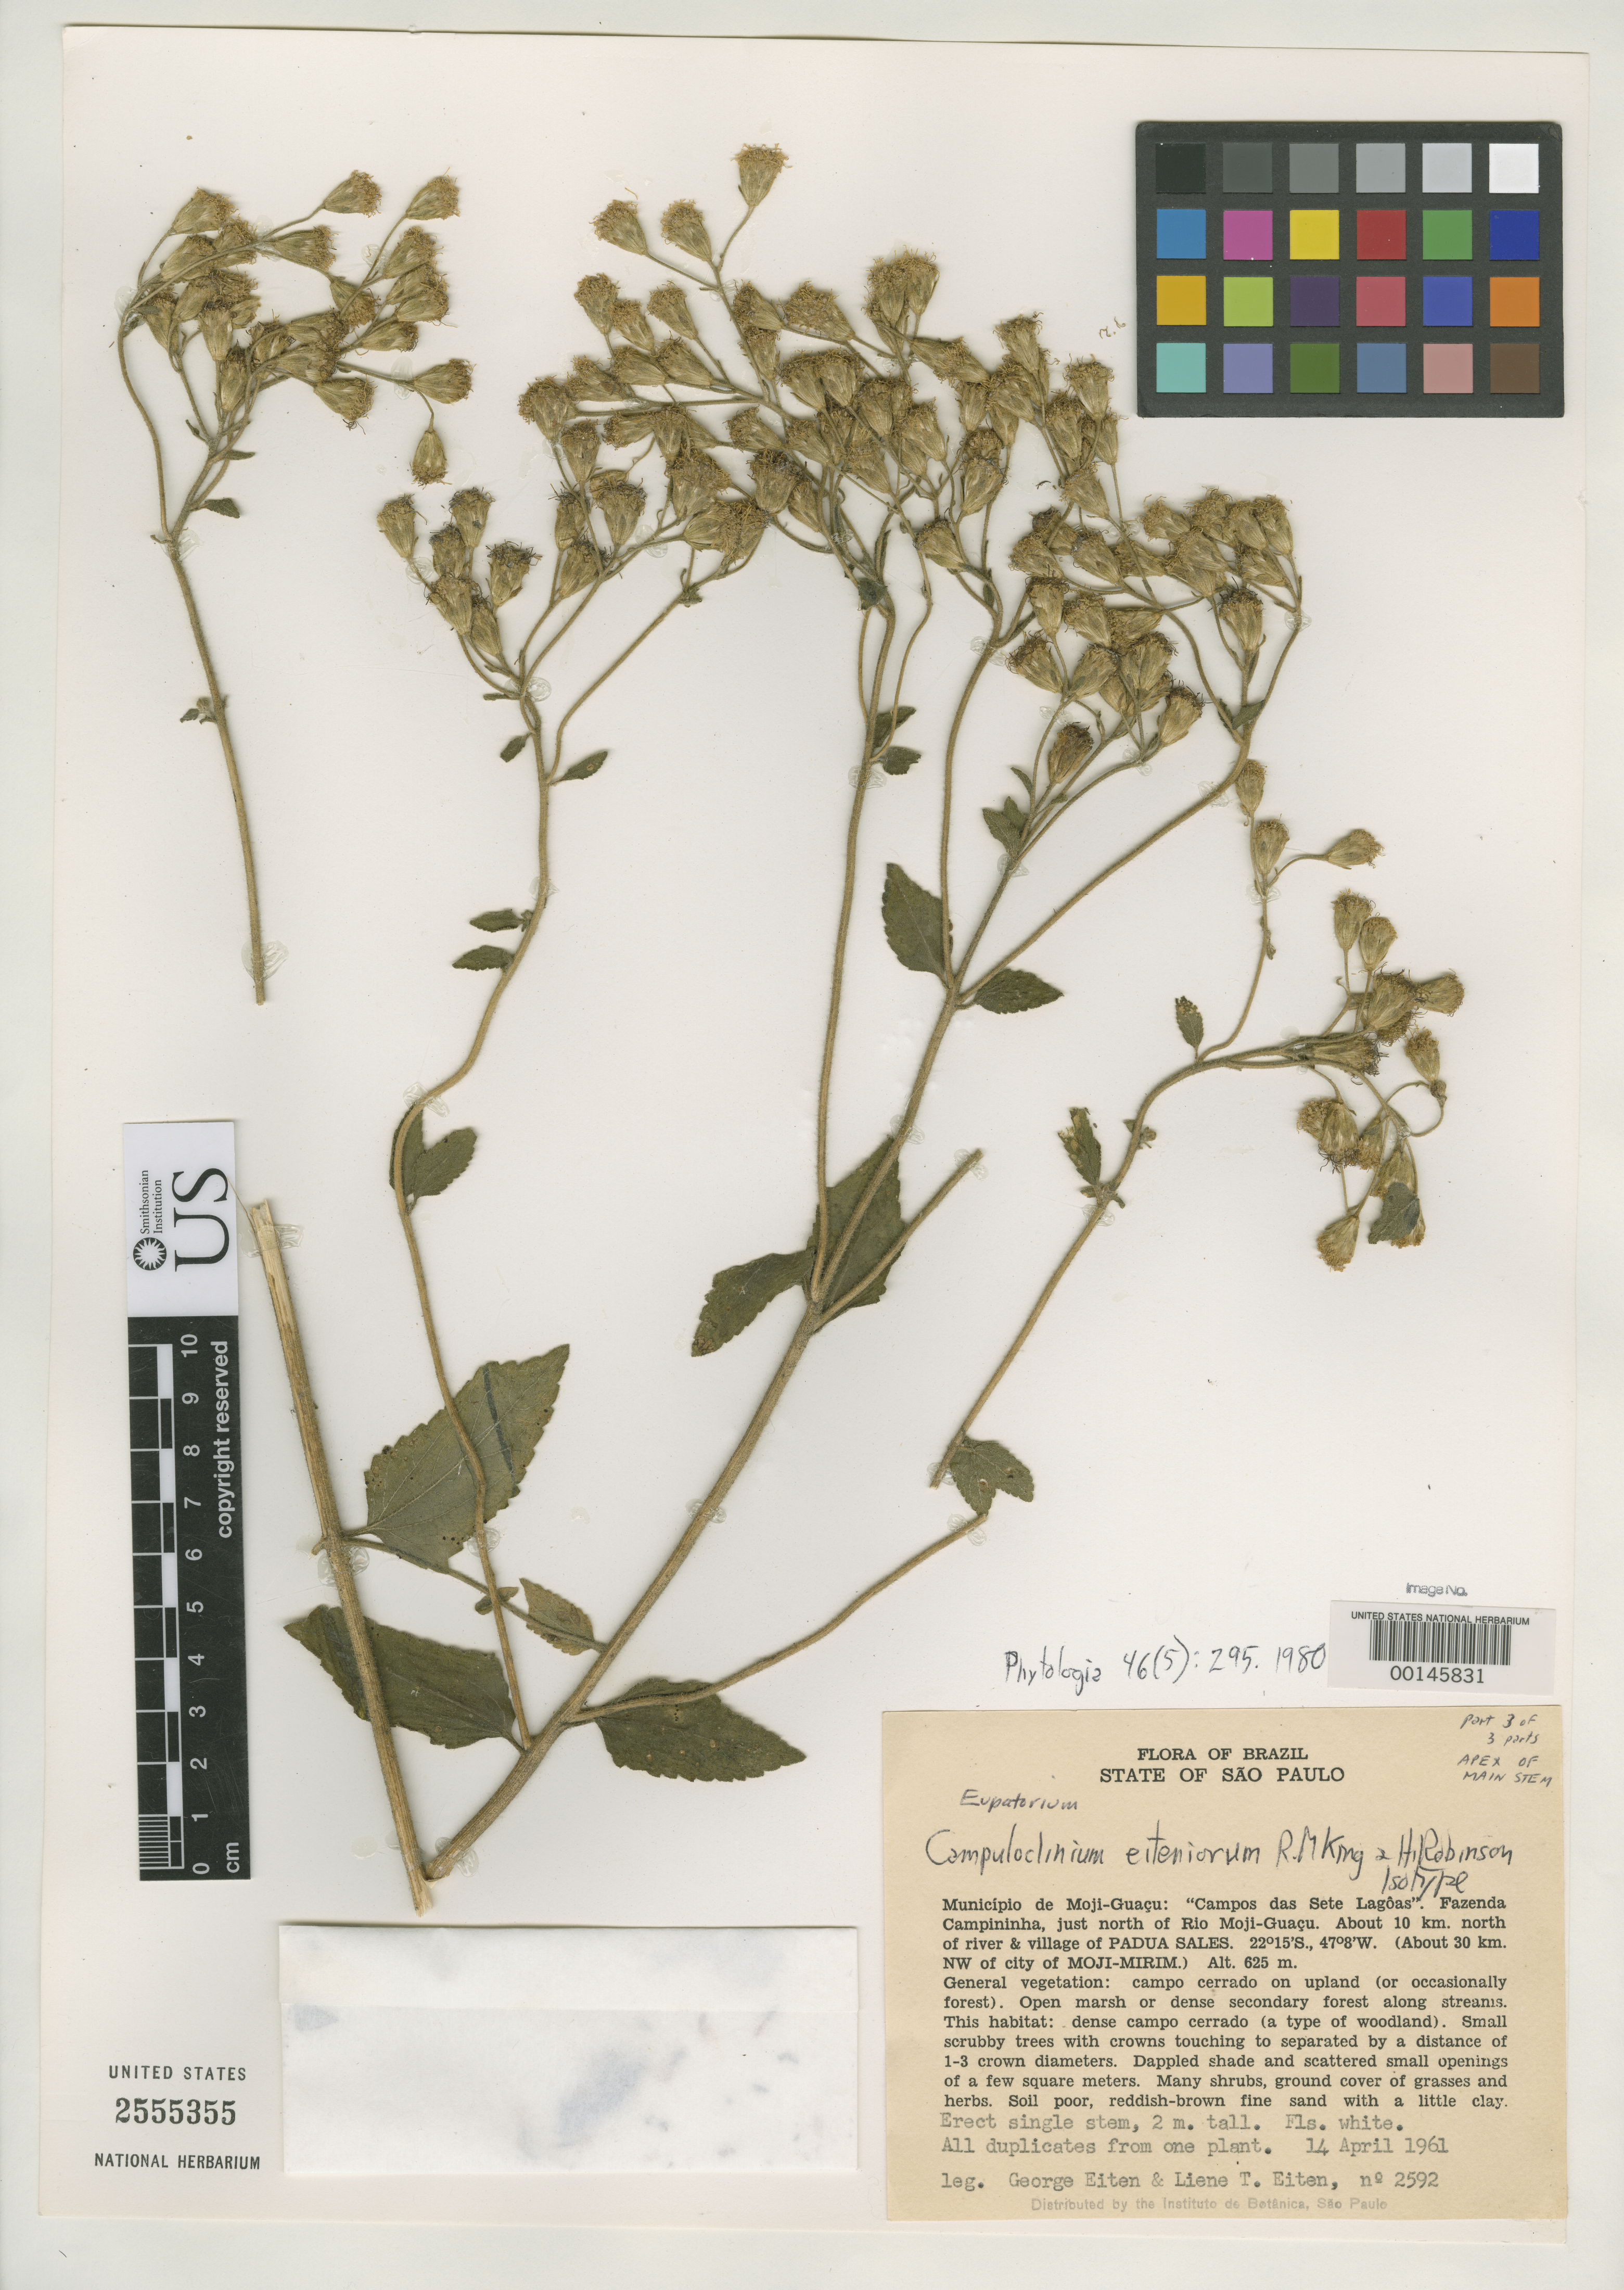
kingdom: Plantae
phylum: Tracheophyta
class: Magnoliopsida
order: Asterales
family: Asteraceae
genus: Campuloclinium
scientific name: Campuloclinium eiteniorum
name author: R.M. King & H. Rob.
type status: Isotype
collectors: G. Eiten & L. T. Eiten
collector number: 2592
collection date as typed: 14 Apr 1961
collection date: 1961-04-14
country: Brazil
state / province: São Paulo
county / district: Mogi-Guaçu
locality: Fazenda Campininha, north of Rio Moji-Guacu and Padua Sales.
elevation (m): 625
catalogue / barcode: US 2555355